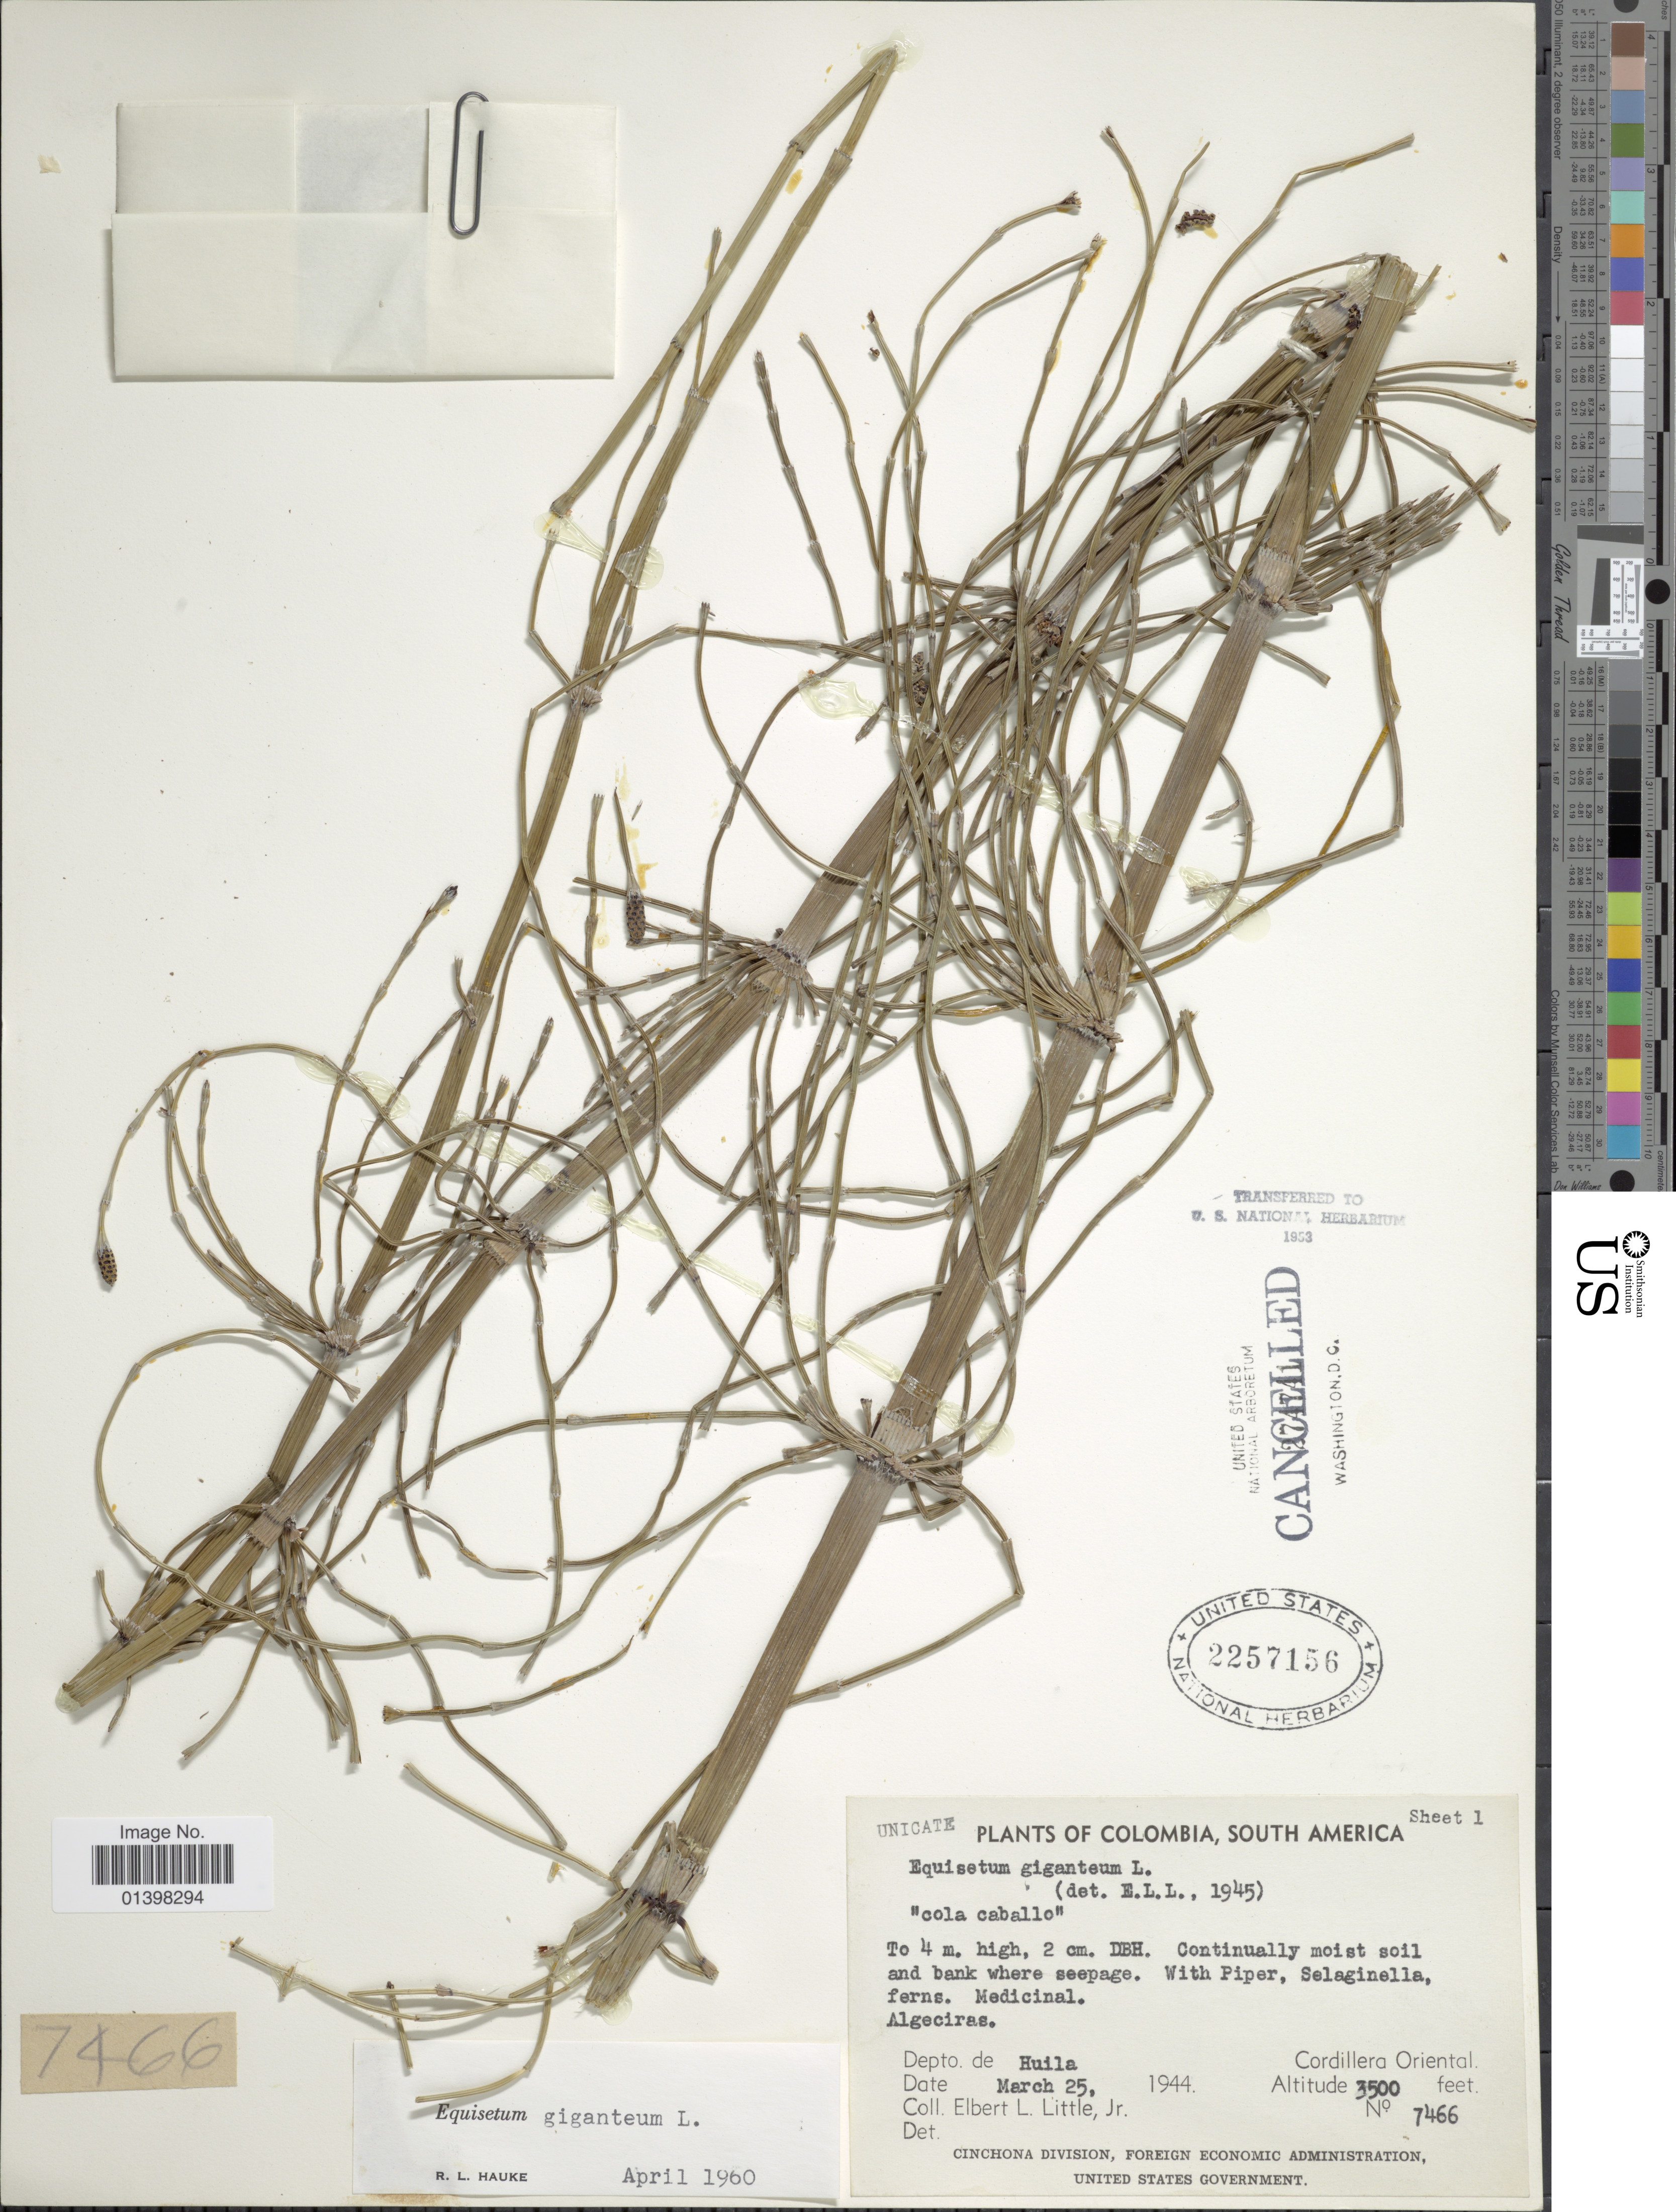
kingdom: Plantae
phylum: Tracheophyta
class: Polypodiopsida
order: Equisetales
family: Equisetaceae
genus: Equisetum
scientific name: Equisetum giganteum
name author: L.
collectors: E. L. Little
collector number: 7466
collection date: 1944-03-25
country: Colombia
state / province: Huila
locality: Cordillera Oriental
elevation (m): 1067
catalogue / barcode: US 2257156